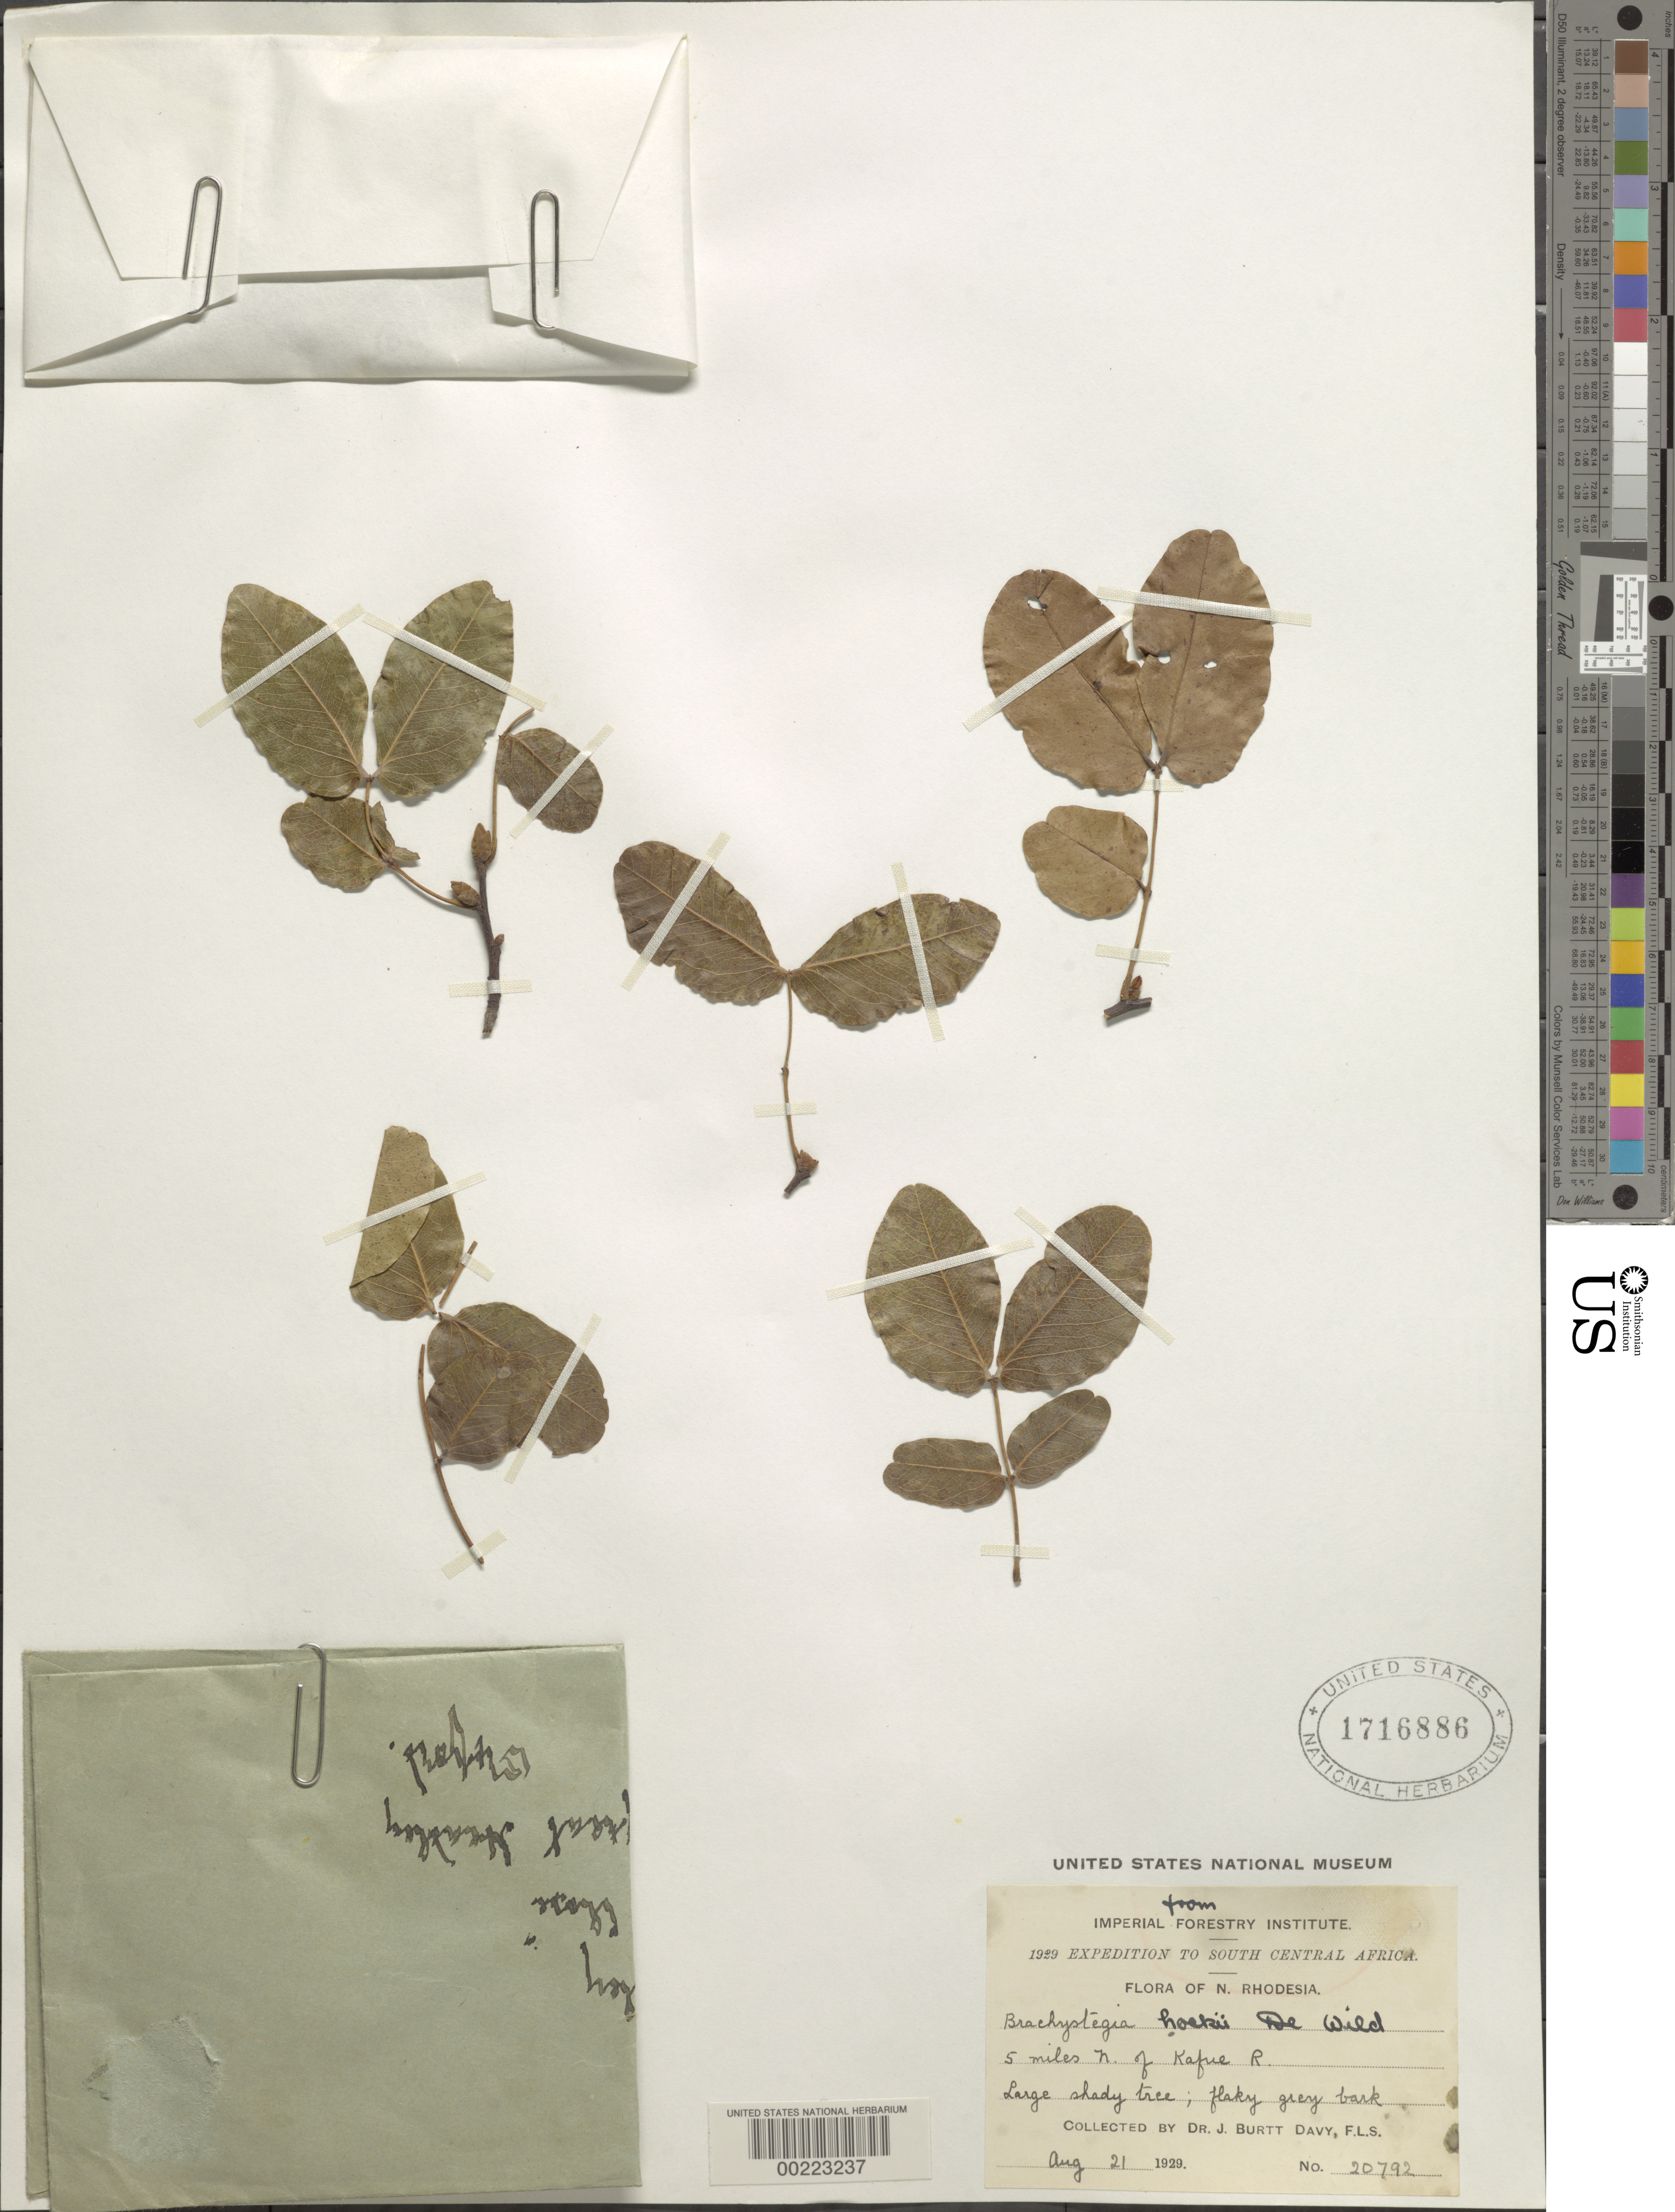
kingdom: Plantae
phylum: Tracheophyta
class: Magnoliopsida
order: Fabales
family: Fabaceae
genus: Brachystegia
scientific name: Brachystegia hockii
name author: De Wild.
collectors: J. Burtt Davy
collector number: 20792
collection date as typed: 21 Aug 1929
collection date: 1929-08-21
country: Zambia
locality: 5 mi n of kafue r.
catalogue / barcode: US 1716886